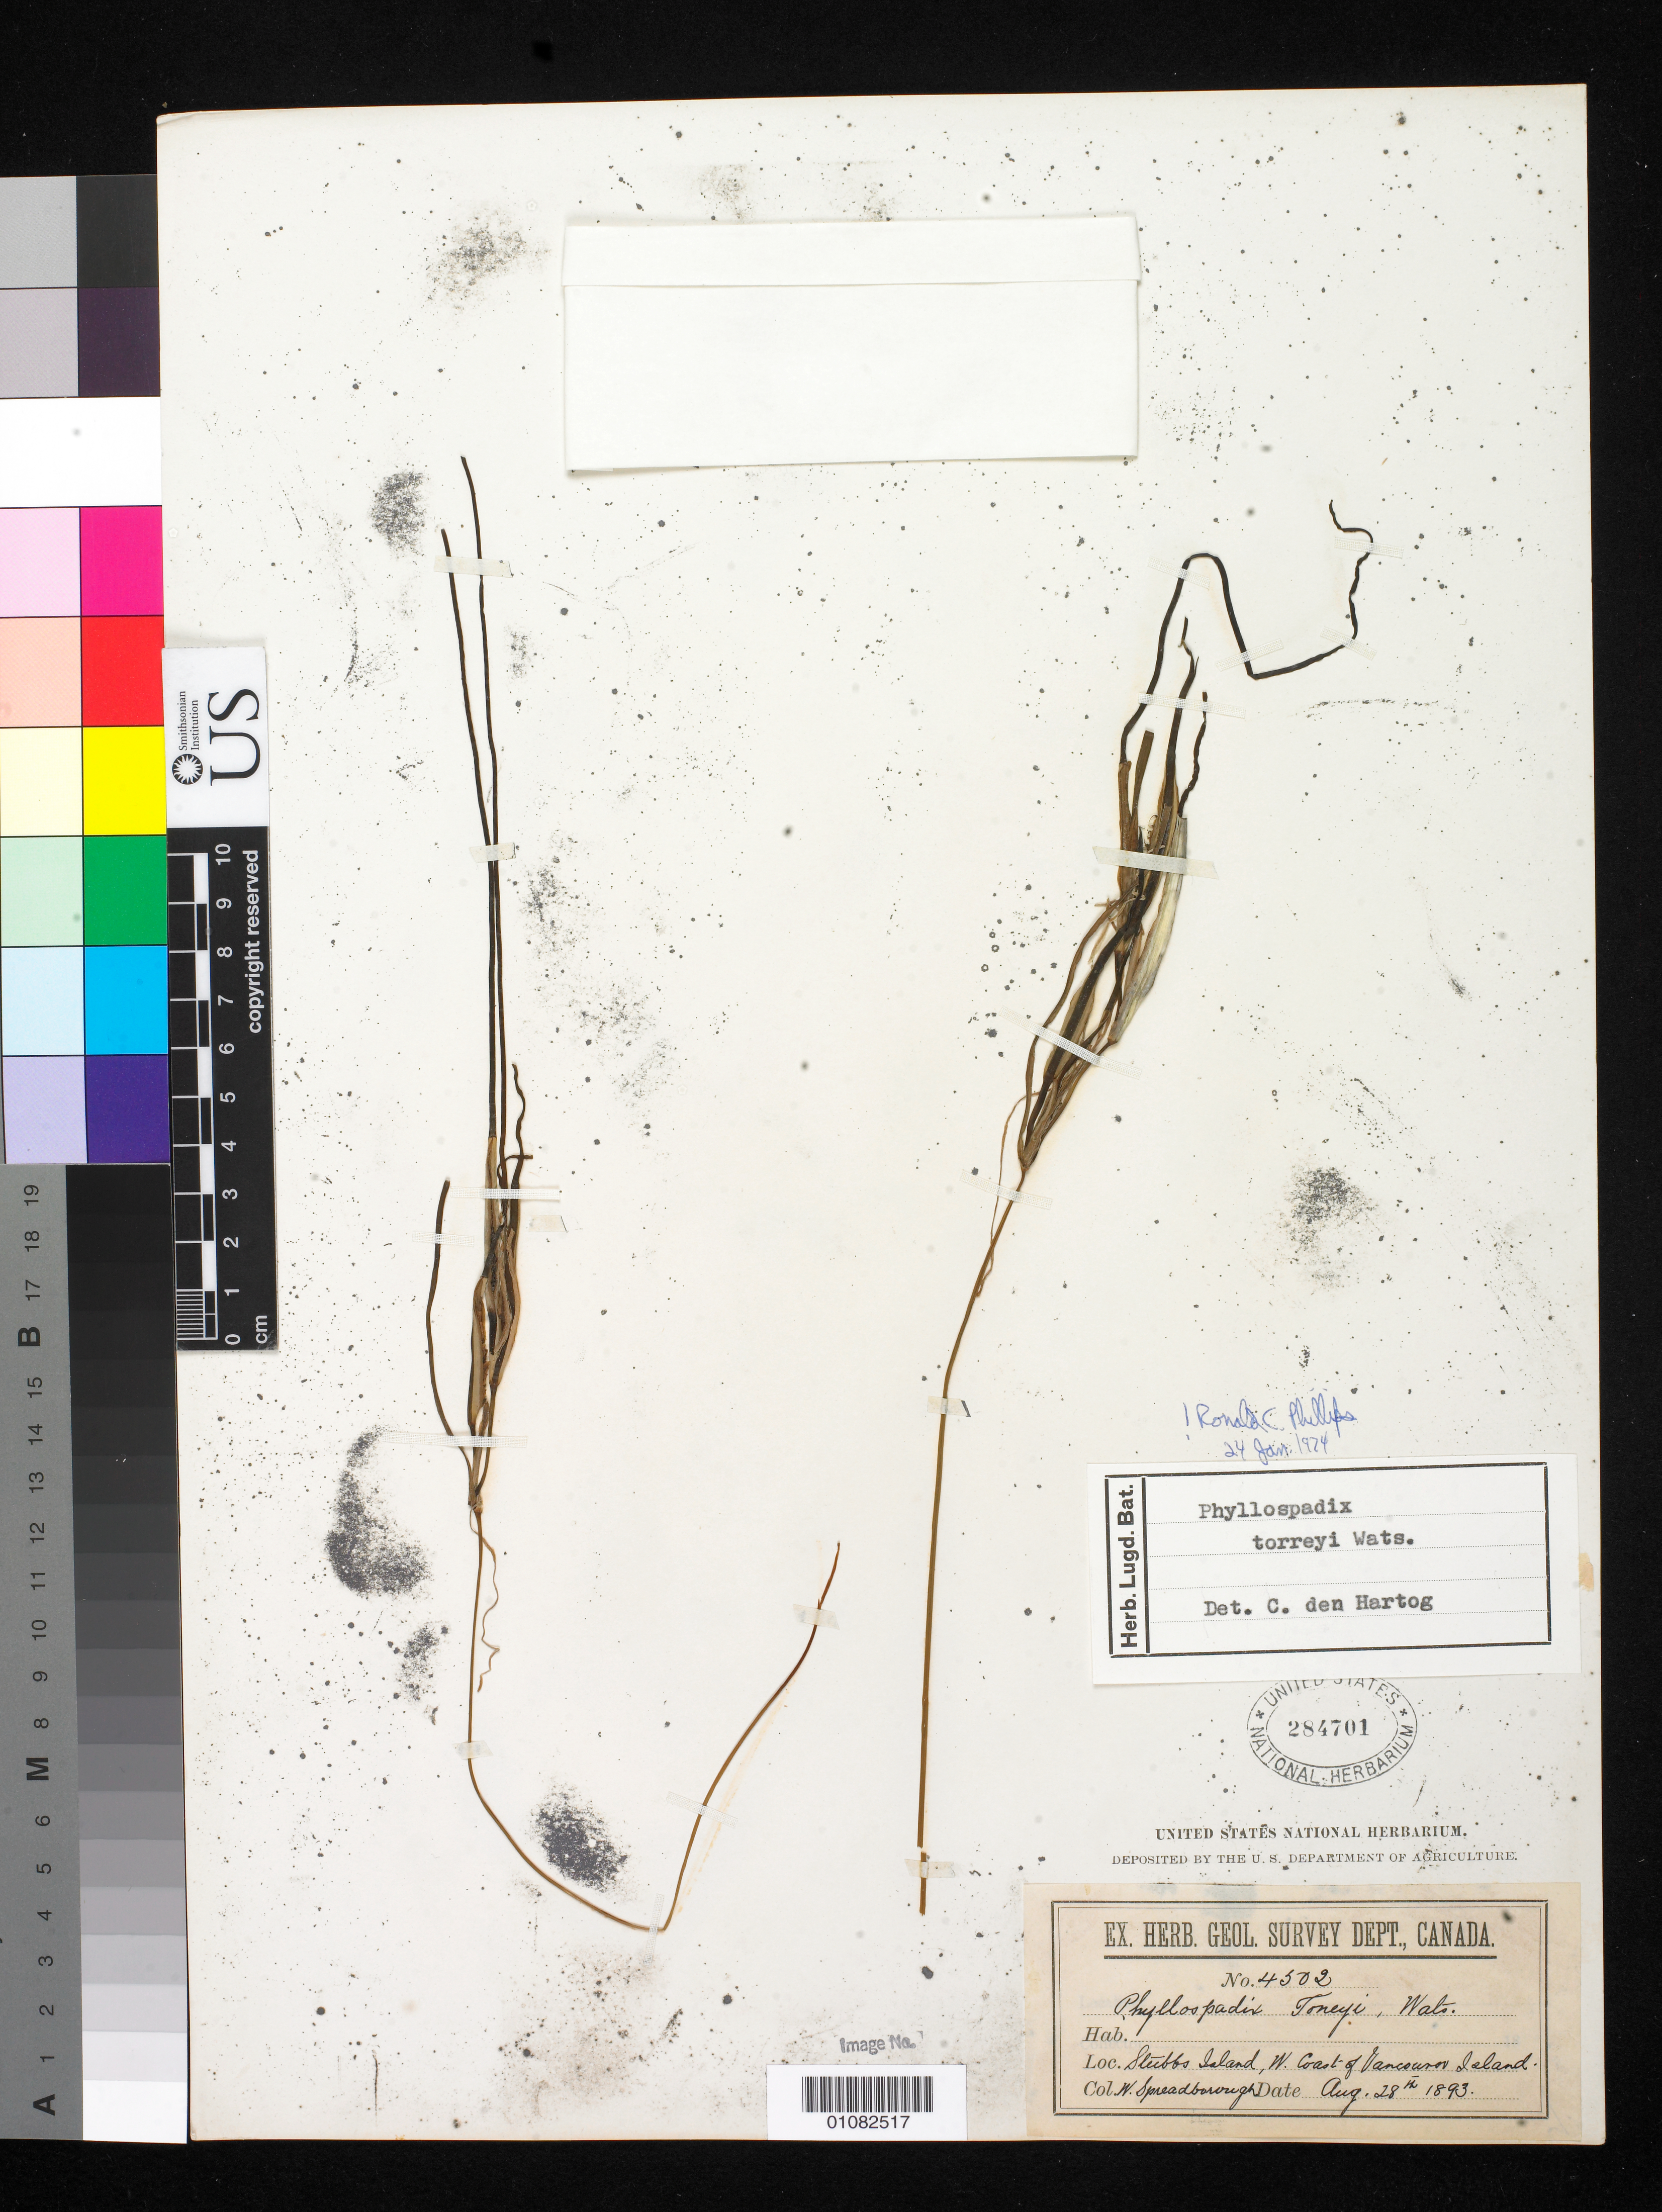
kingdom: Plantae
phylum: Tracheophyta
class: Liliopsida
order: Alismatales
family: Zosteraceae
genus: Phyllospadix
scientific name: Phyllospadix torreyi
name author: S. Watson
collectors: W. Spreadborough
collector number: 4502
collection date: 1893-08-28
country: Canada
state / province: British Columbia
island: Stubbs Island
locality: west coast of Vancouver Island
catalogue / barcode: US 284701